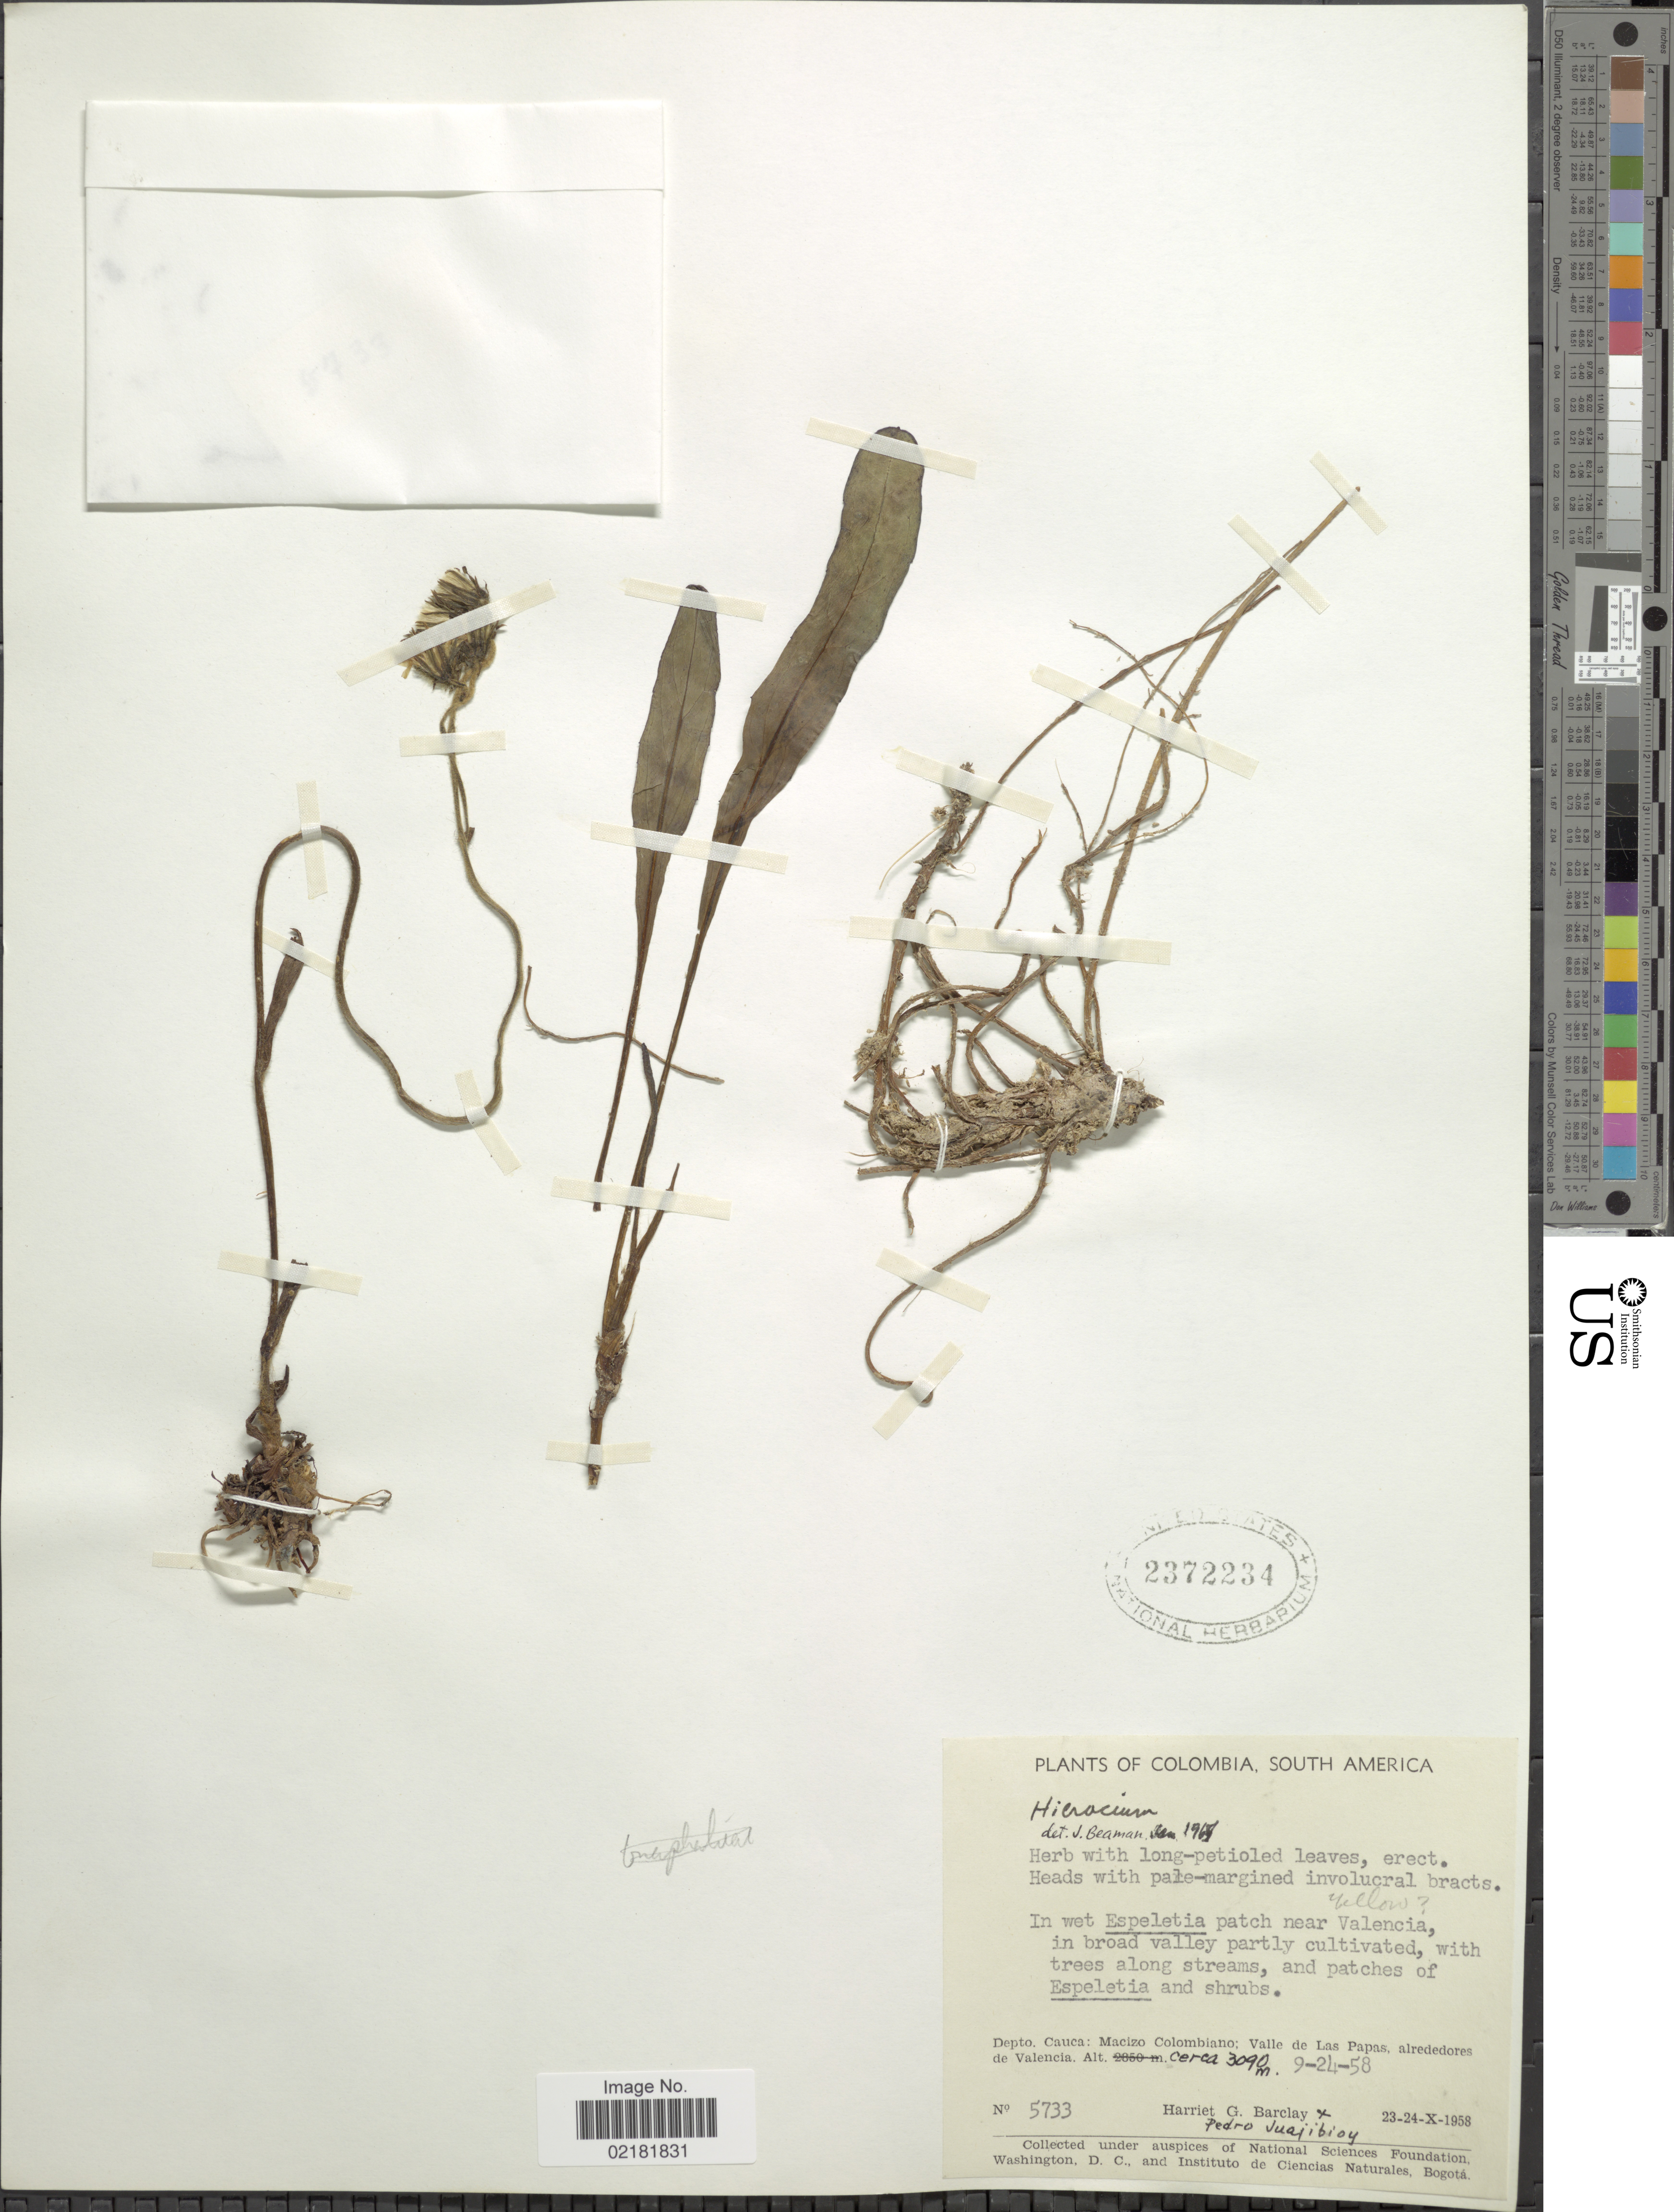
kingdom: Plantae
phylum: Tracheophyta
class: Magnoliopsida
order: Asterales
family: Asteraceae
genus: Hieracium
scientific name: Hieracium repandulare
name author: Druce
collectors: H. G. Barclay & P. Juajibioy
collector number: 5733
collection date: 1958-09-24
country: Colombia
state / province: Cauca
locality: Macizo Colombiano: Valle de Las Papas, alrededores de Valencia.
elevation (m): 3090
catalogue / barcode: US 2372234